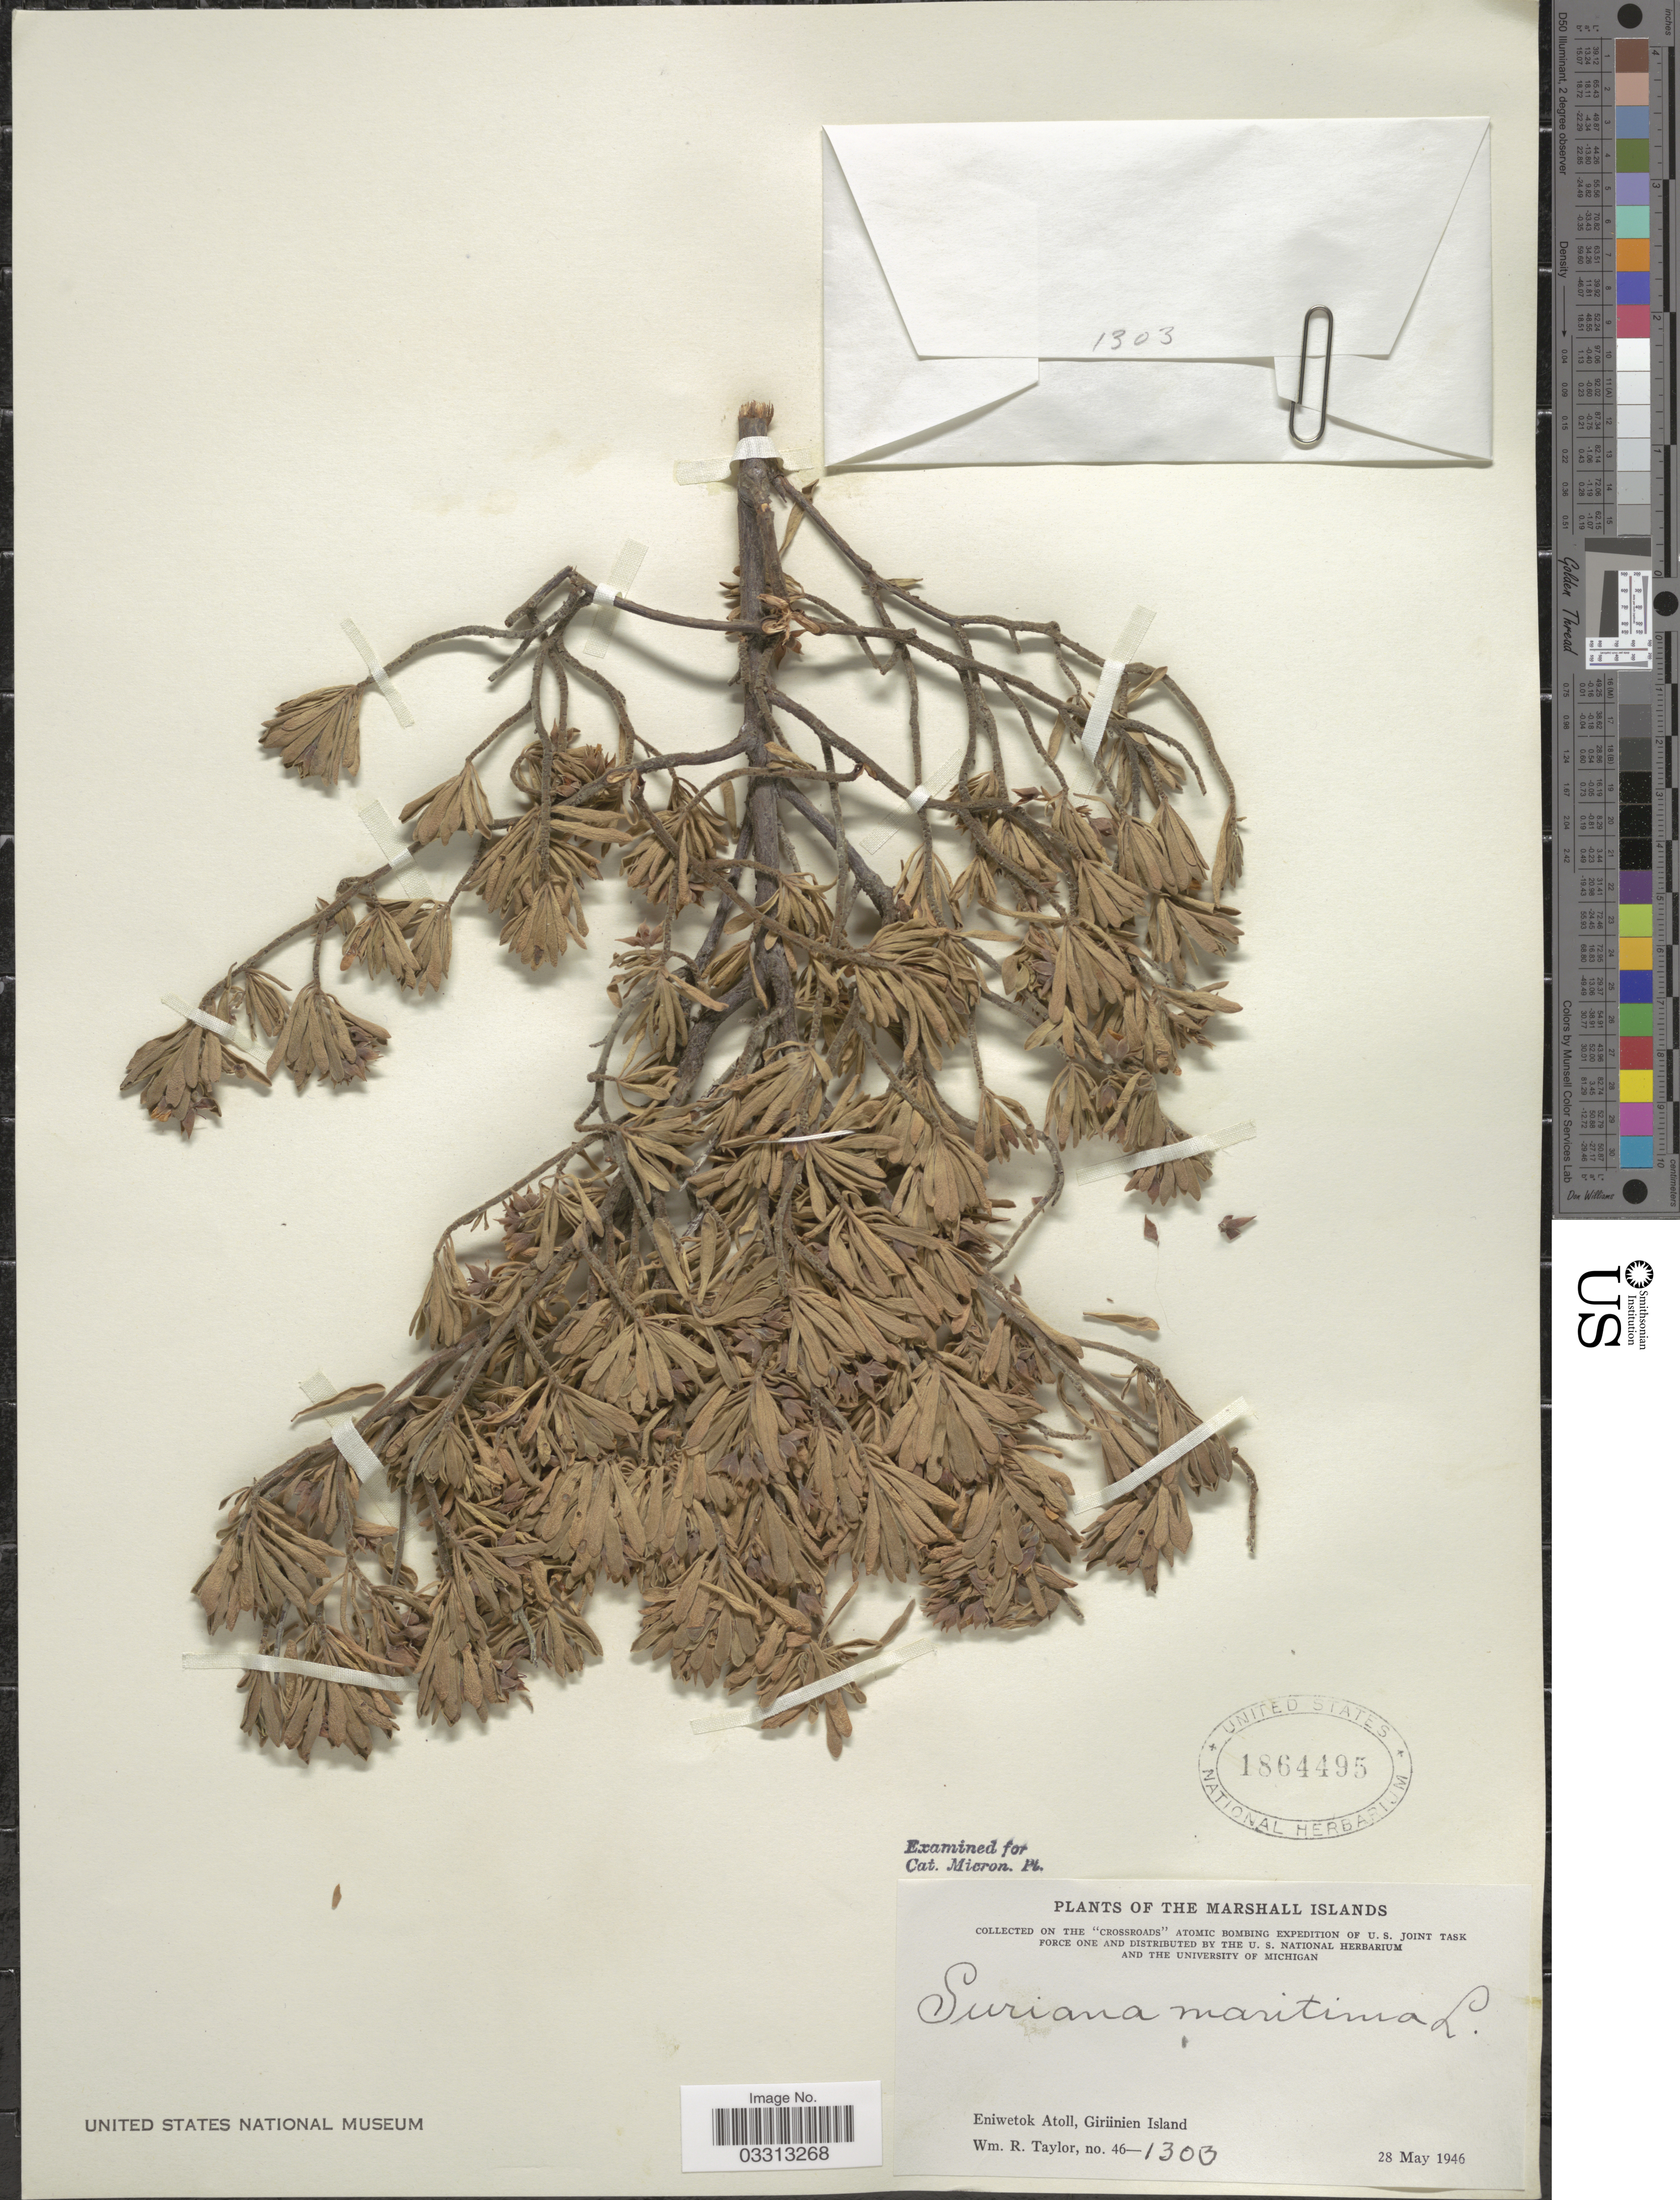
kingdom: Plantae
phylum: Tracheophyta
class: Magnoliopsida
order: Fabales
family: Surianaceae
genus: Suriana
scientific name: Suriana maritima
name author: L.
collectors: W. R. Taylor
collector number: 46-1303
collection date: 1946-05-28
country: Marshall Islands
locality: Eniwetok Atoll, Giriinien Island.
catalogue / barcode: US 1864495